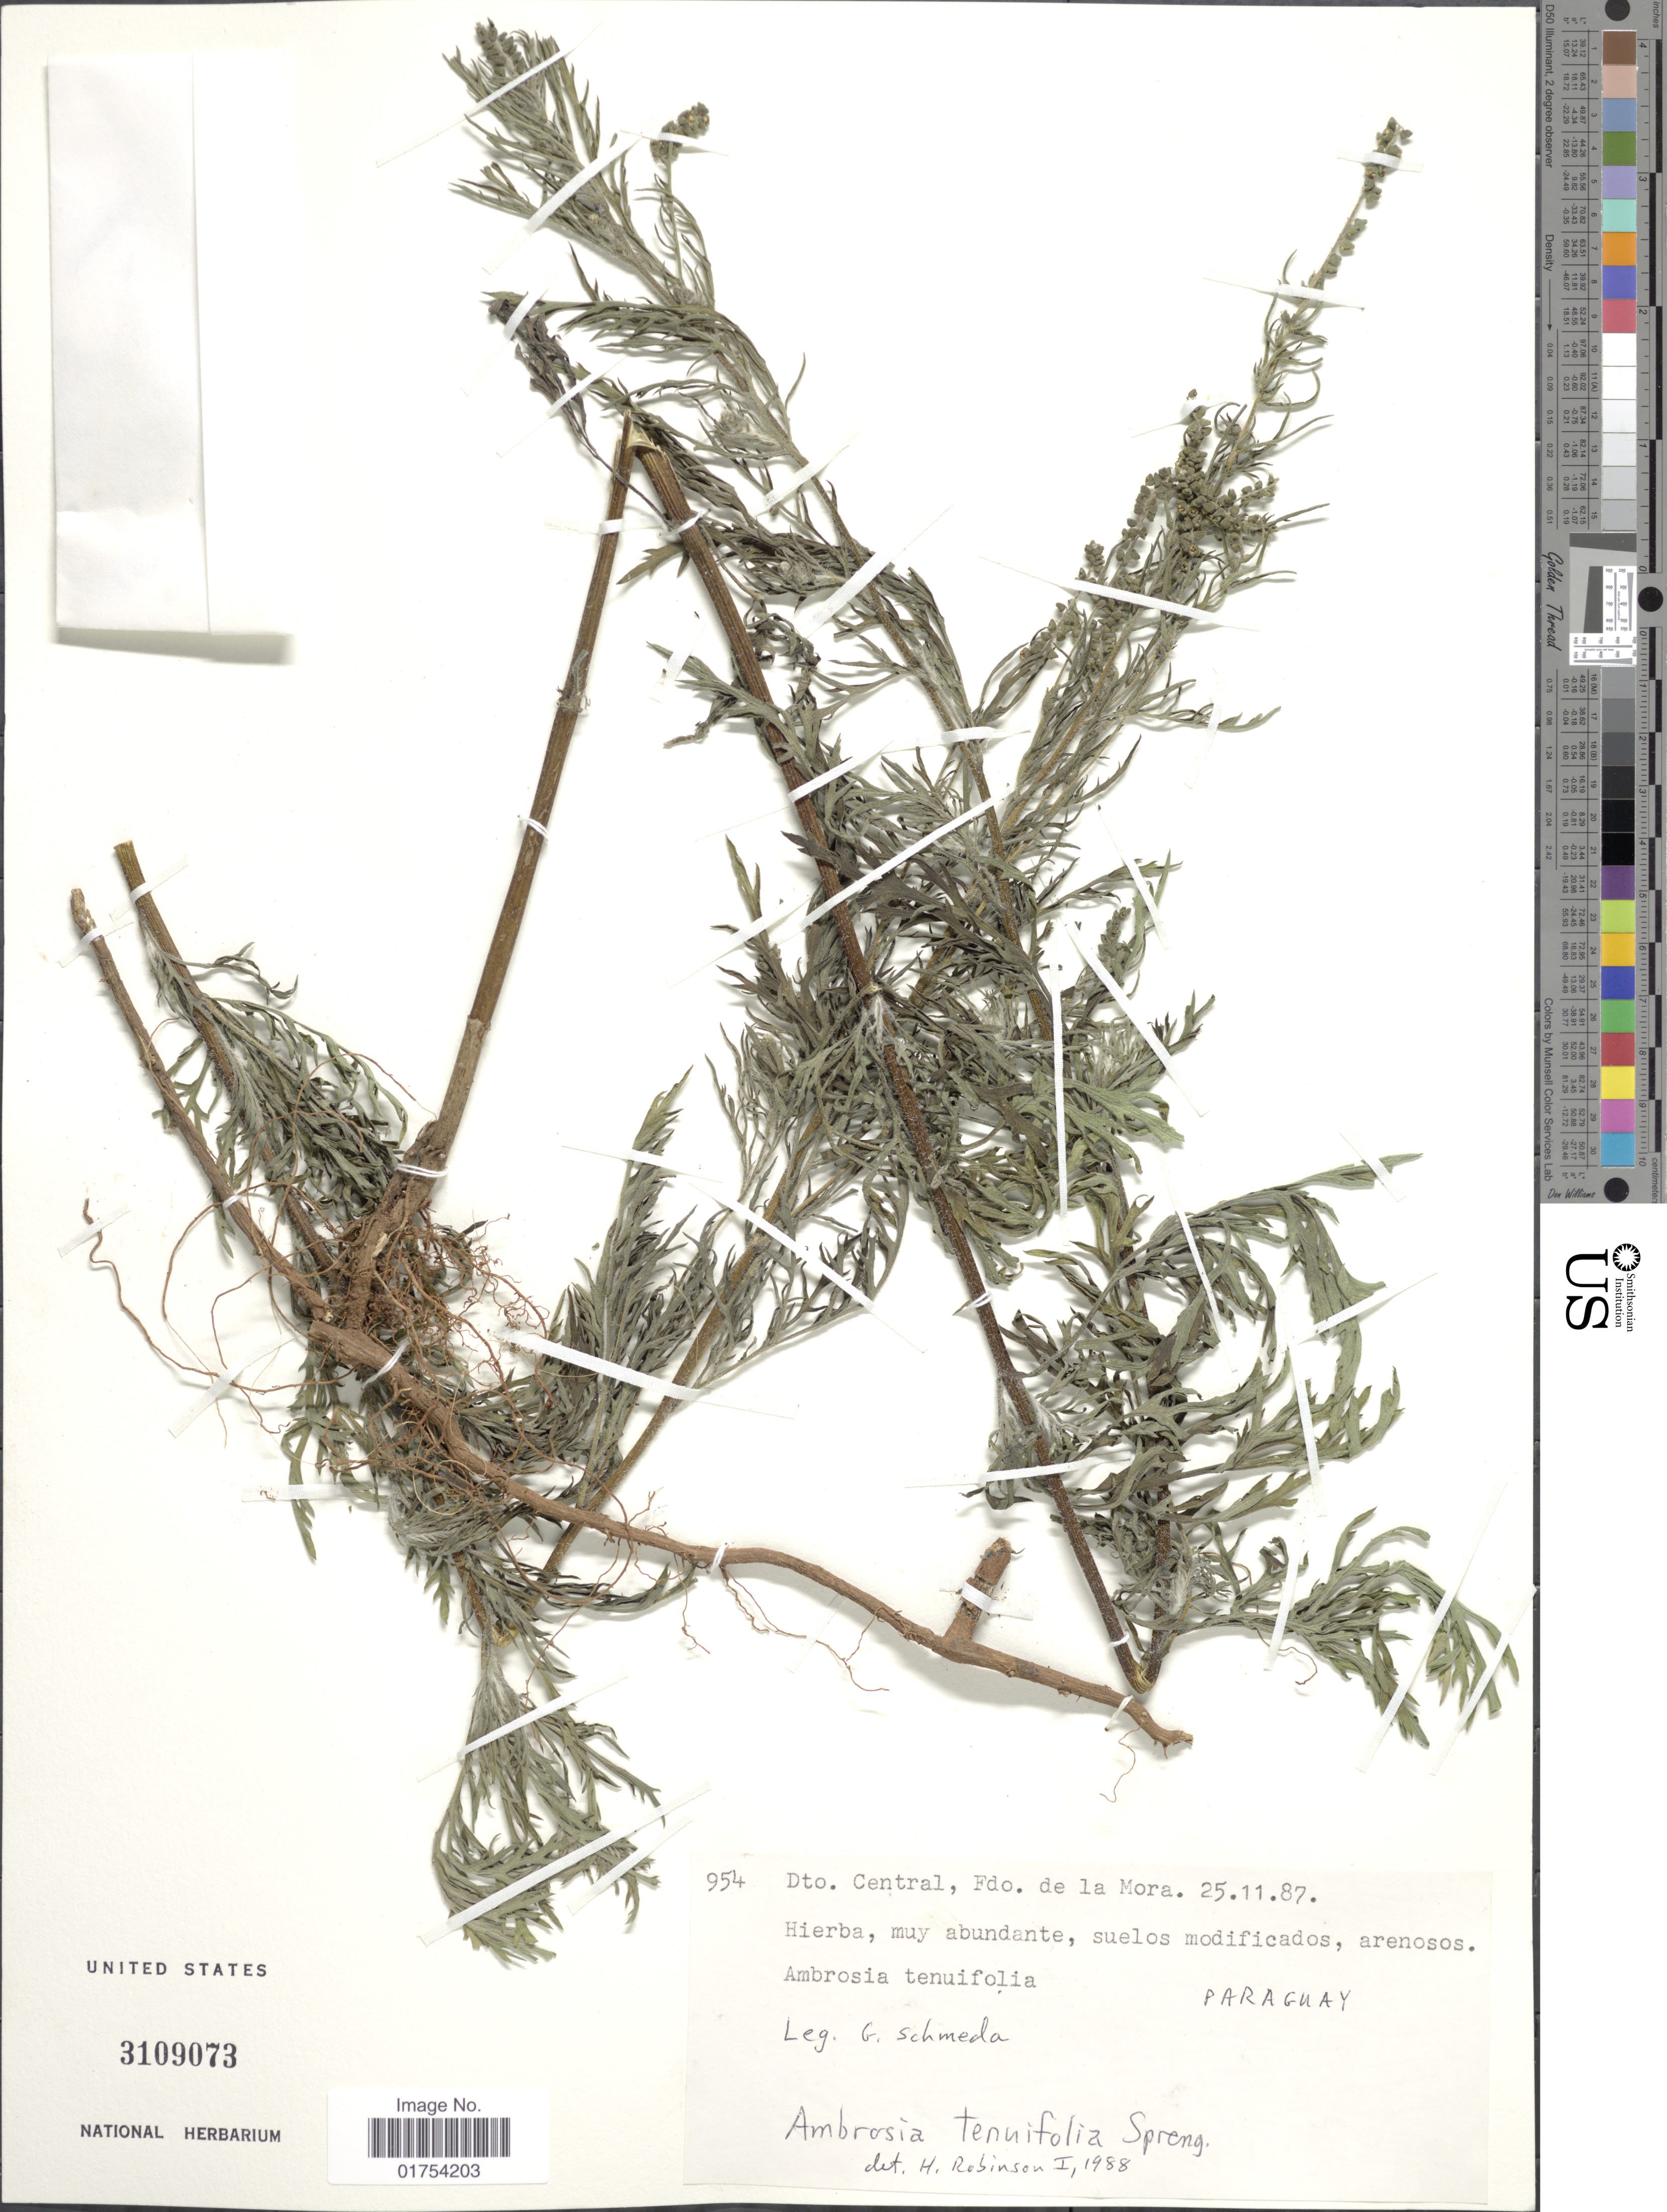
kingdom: Plantae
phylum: Tracheophyta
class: Magnoliopsida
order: Asterales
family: Asteraceae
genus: Ambrosia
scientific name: Ambrosia tenuifolia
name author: Spreng.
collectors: G. Schmeda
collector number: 954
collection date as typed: Transcribed d/m/y: 25/11/87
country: Paraguay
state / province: Central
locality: Fdo. de la Mora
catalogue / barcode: US 3109073